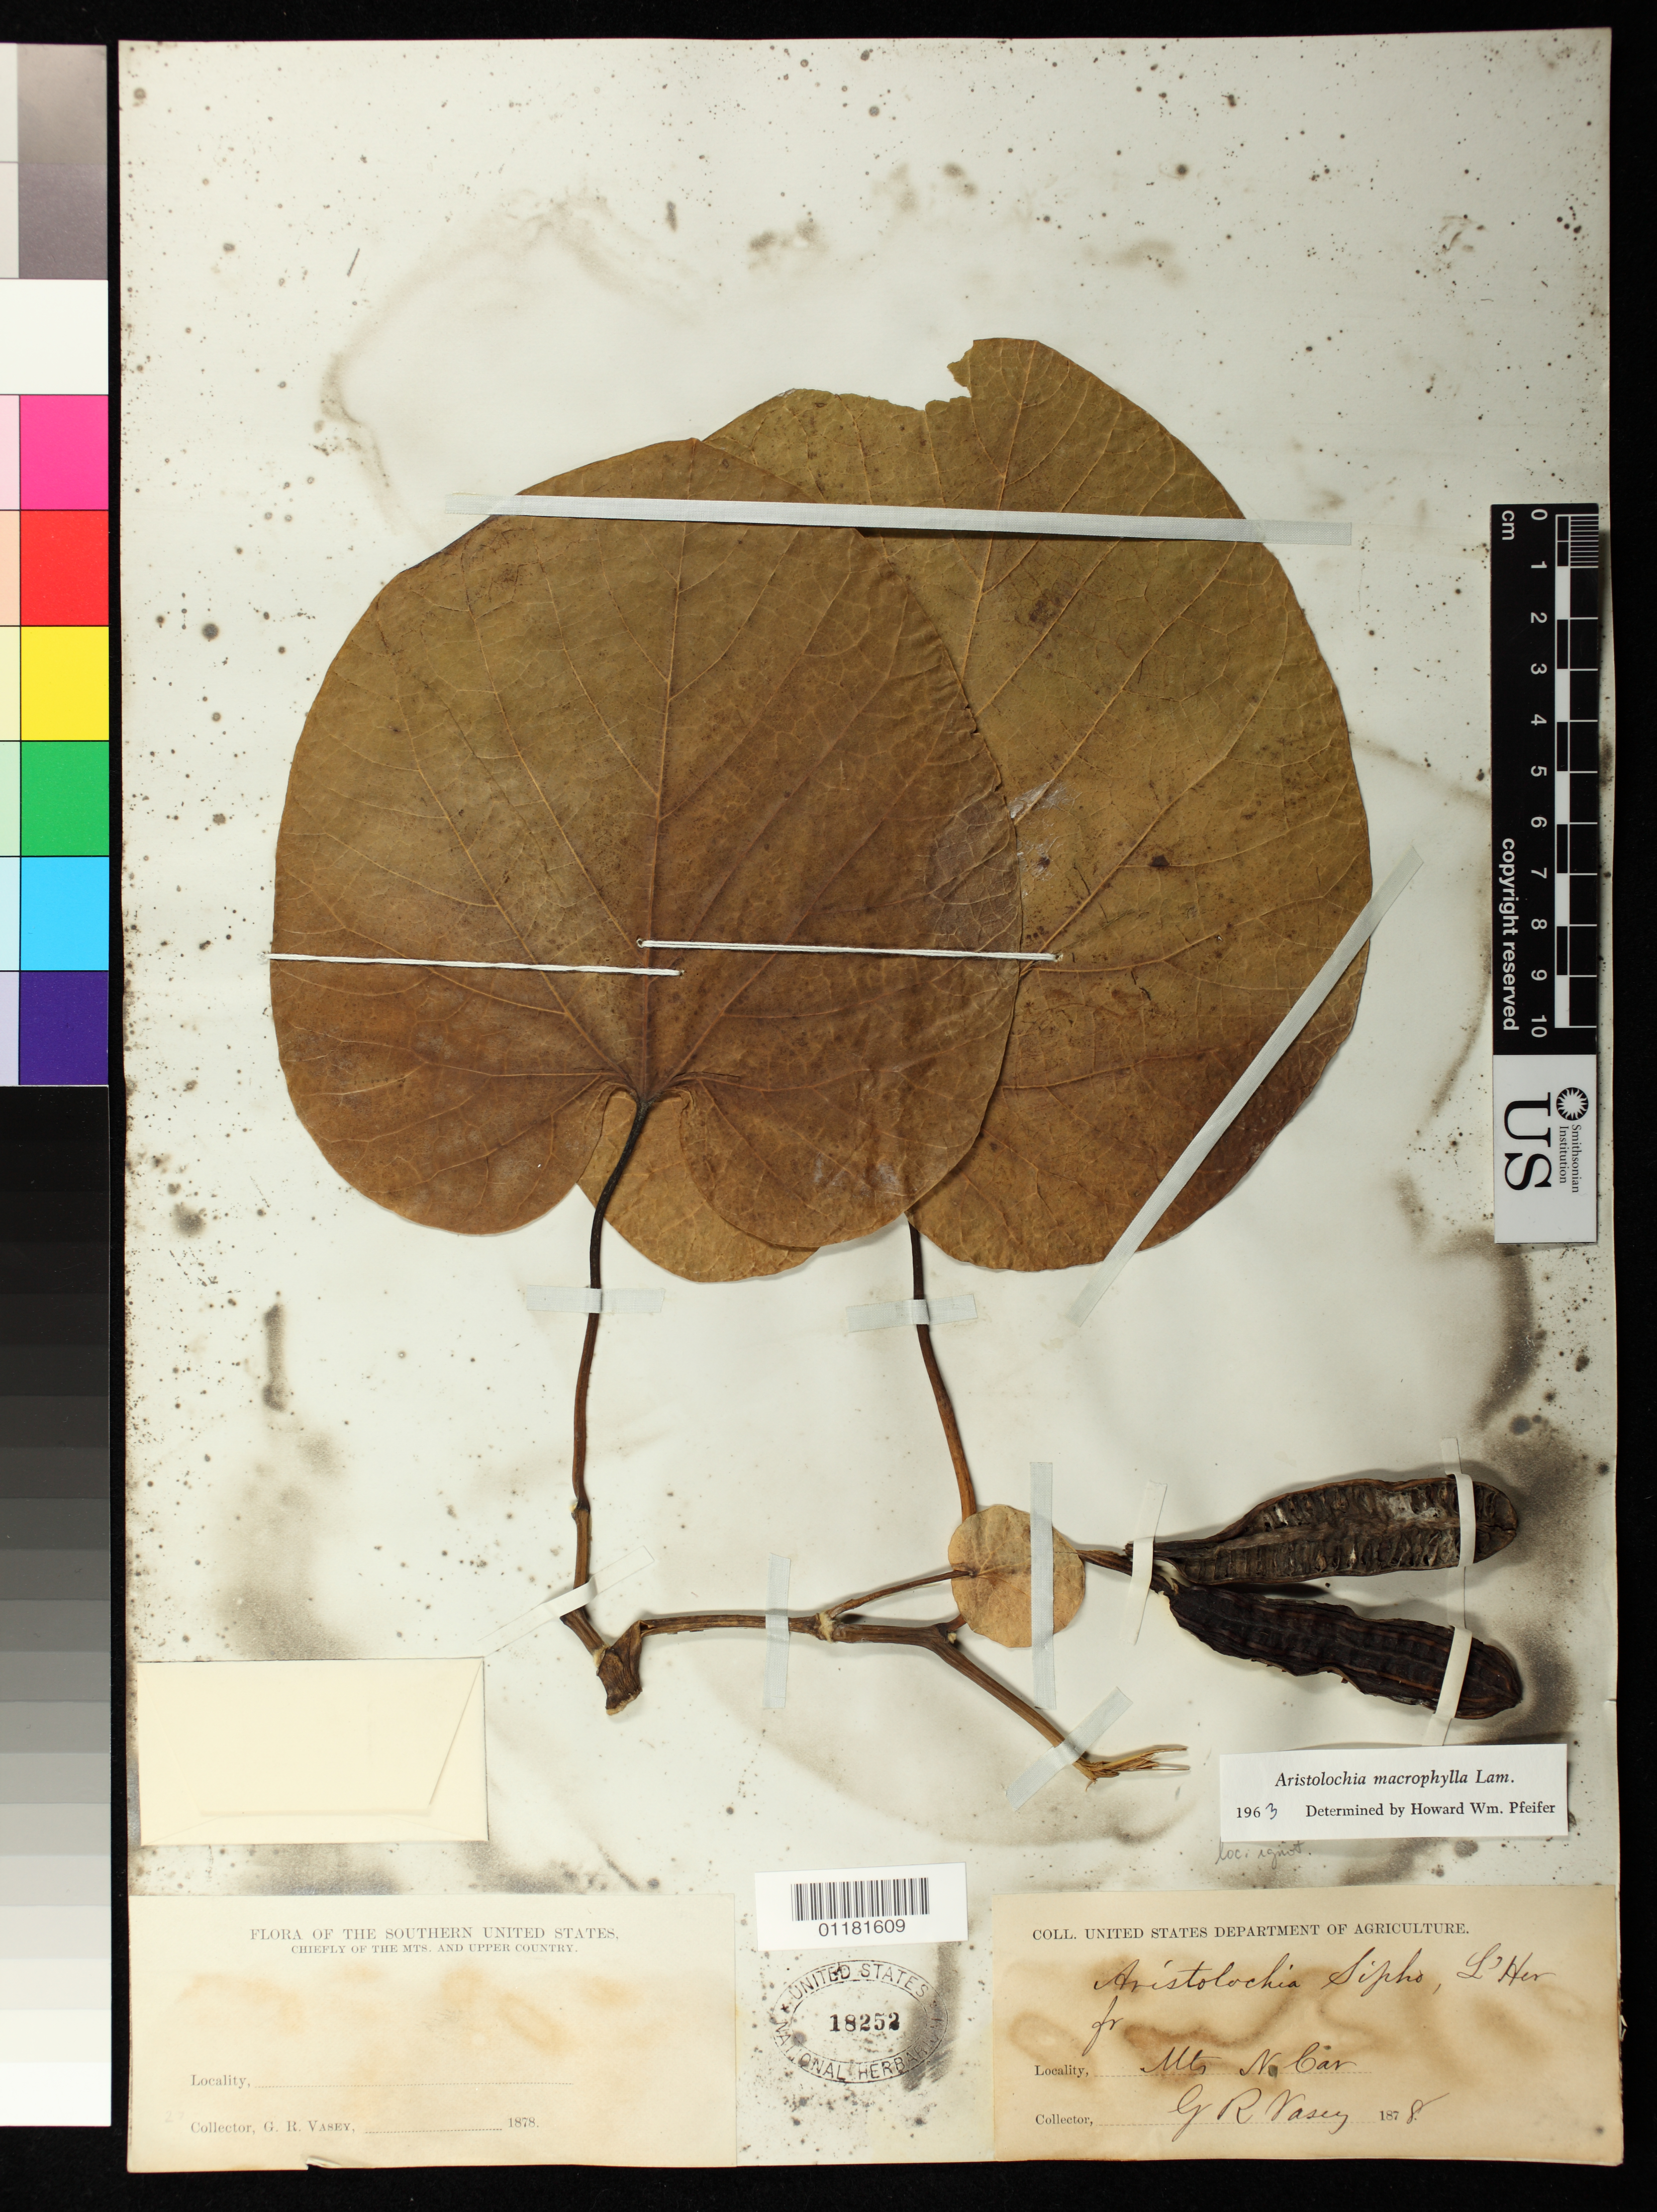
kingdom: Plantae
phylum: Tracheophyta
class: Magnoliopsida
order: Piperales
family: Aristolochiaceae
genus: Aristolochia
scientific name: Aristolochia macrophylla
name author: Lam.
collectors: G. R. Vasey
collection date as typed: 1878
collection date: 1878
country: United States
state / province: North Carolina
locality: Mountains.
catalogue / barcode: US 18252